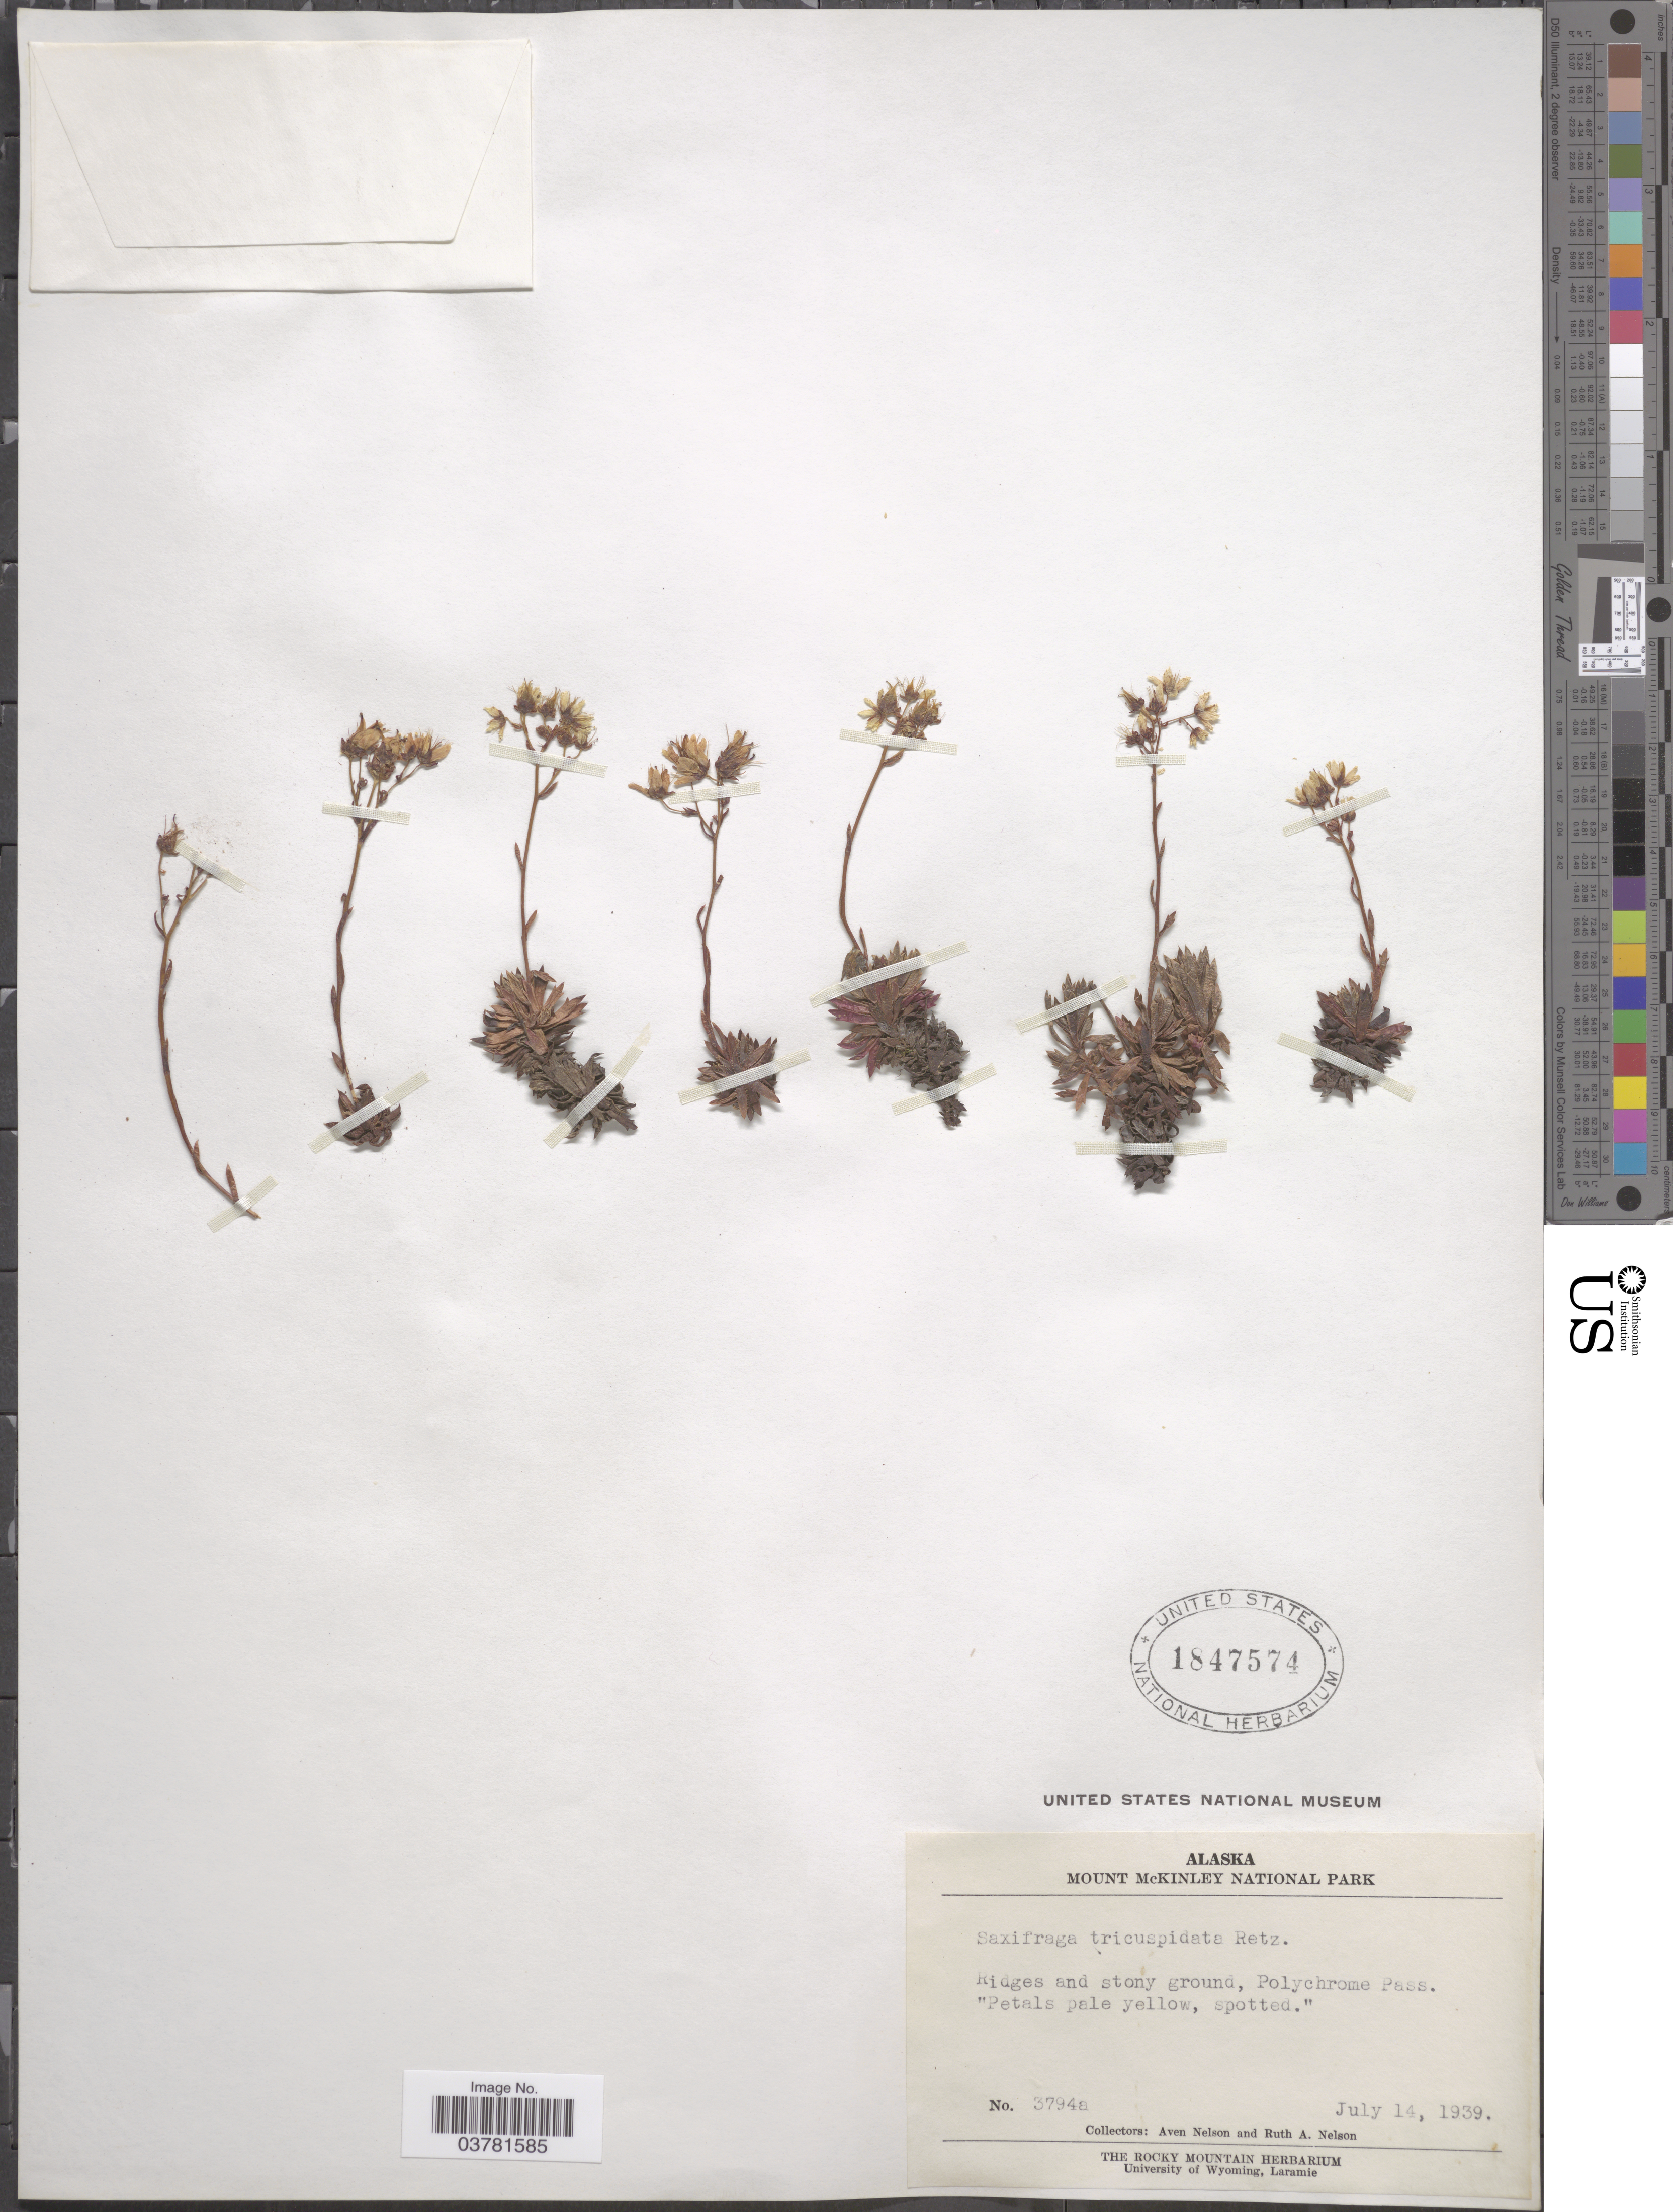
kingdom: Plantae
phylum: Tracheophyta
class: Magnoliopsida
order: Saxifragales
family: Saxifragaceae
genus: Saxifraga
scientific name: Saxifraga tricuspidata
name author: Rottb.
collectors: A. Nelson & R. A. Nelson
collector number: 3794a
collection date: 1939-07-14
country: United States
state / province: Alaska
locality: Mount McKinley National Park. Ridges and stony ground, Polychrome Pass.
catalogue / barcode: US 1847574